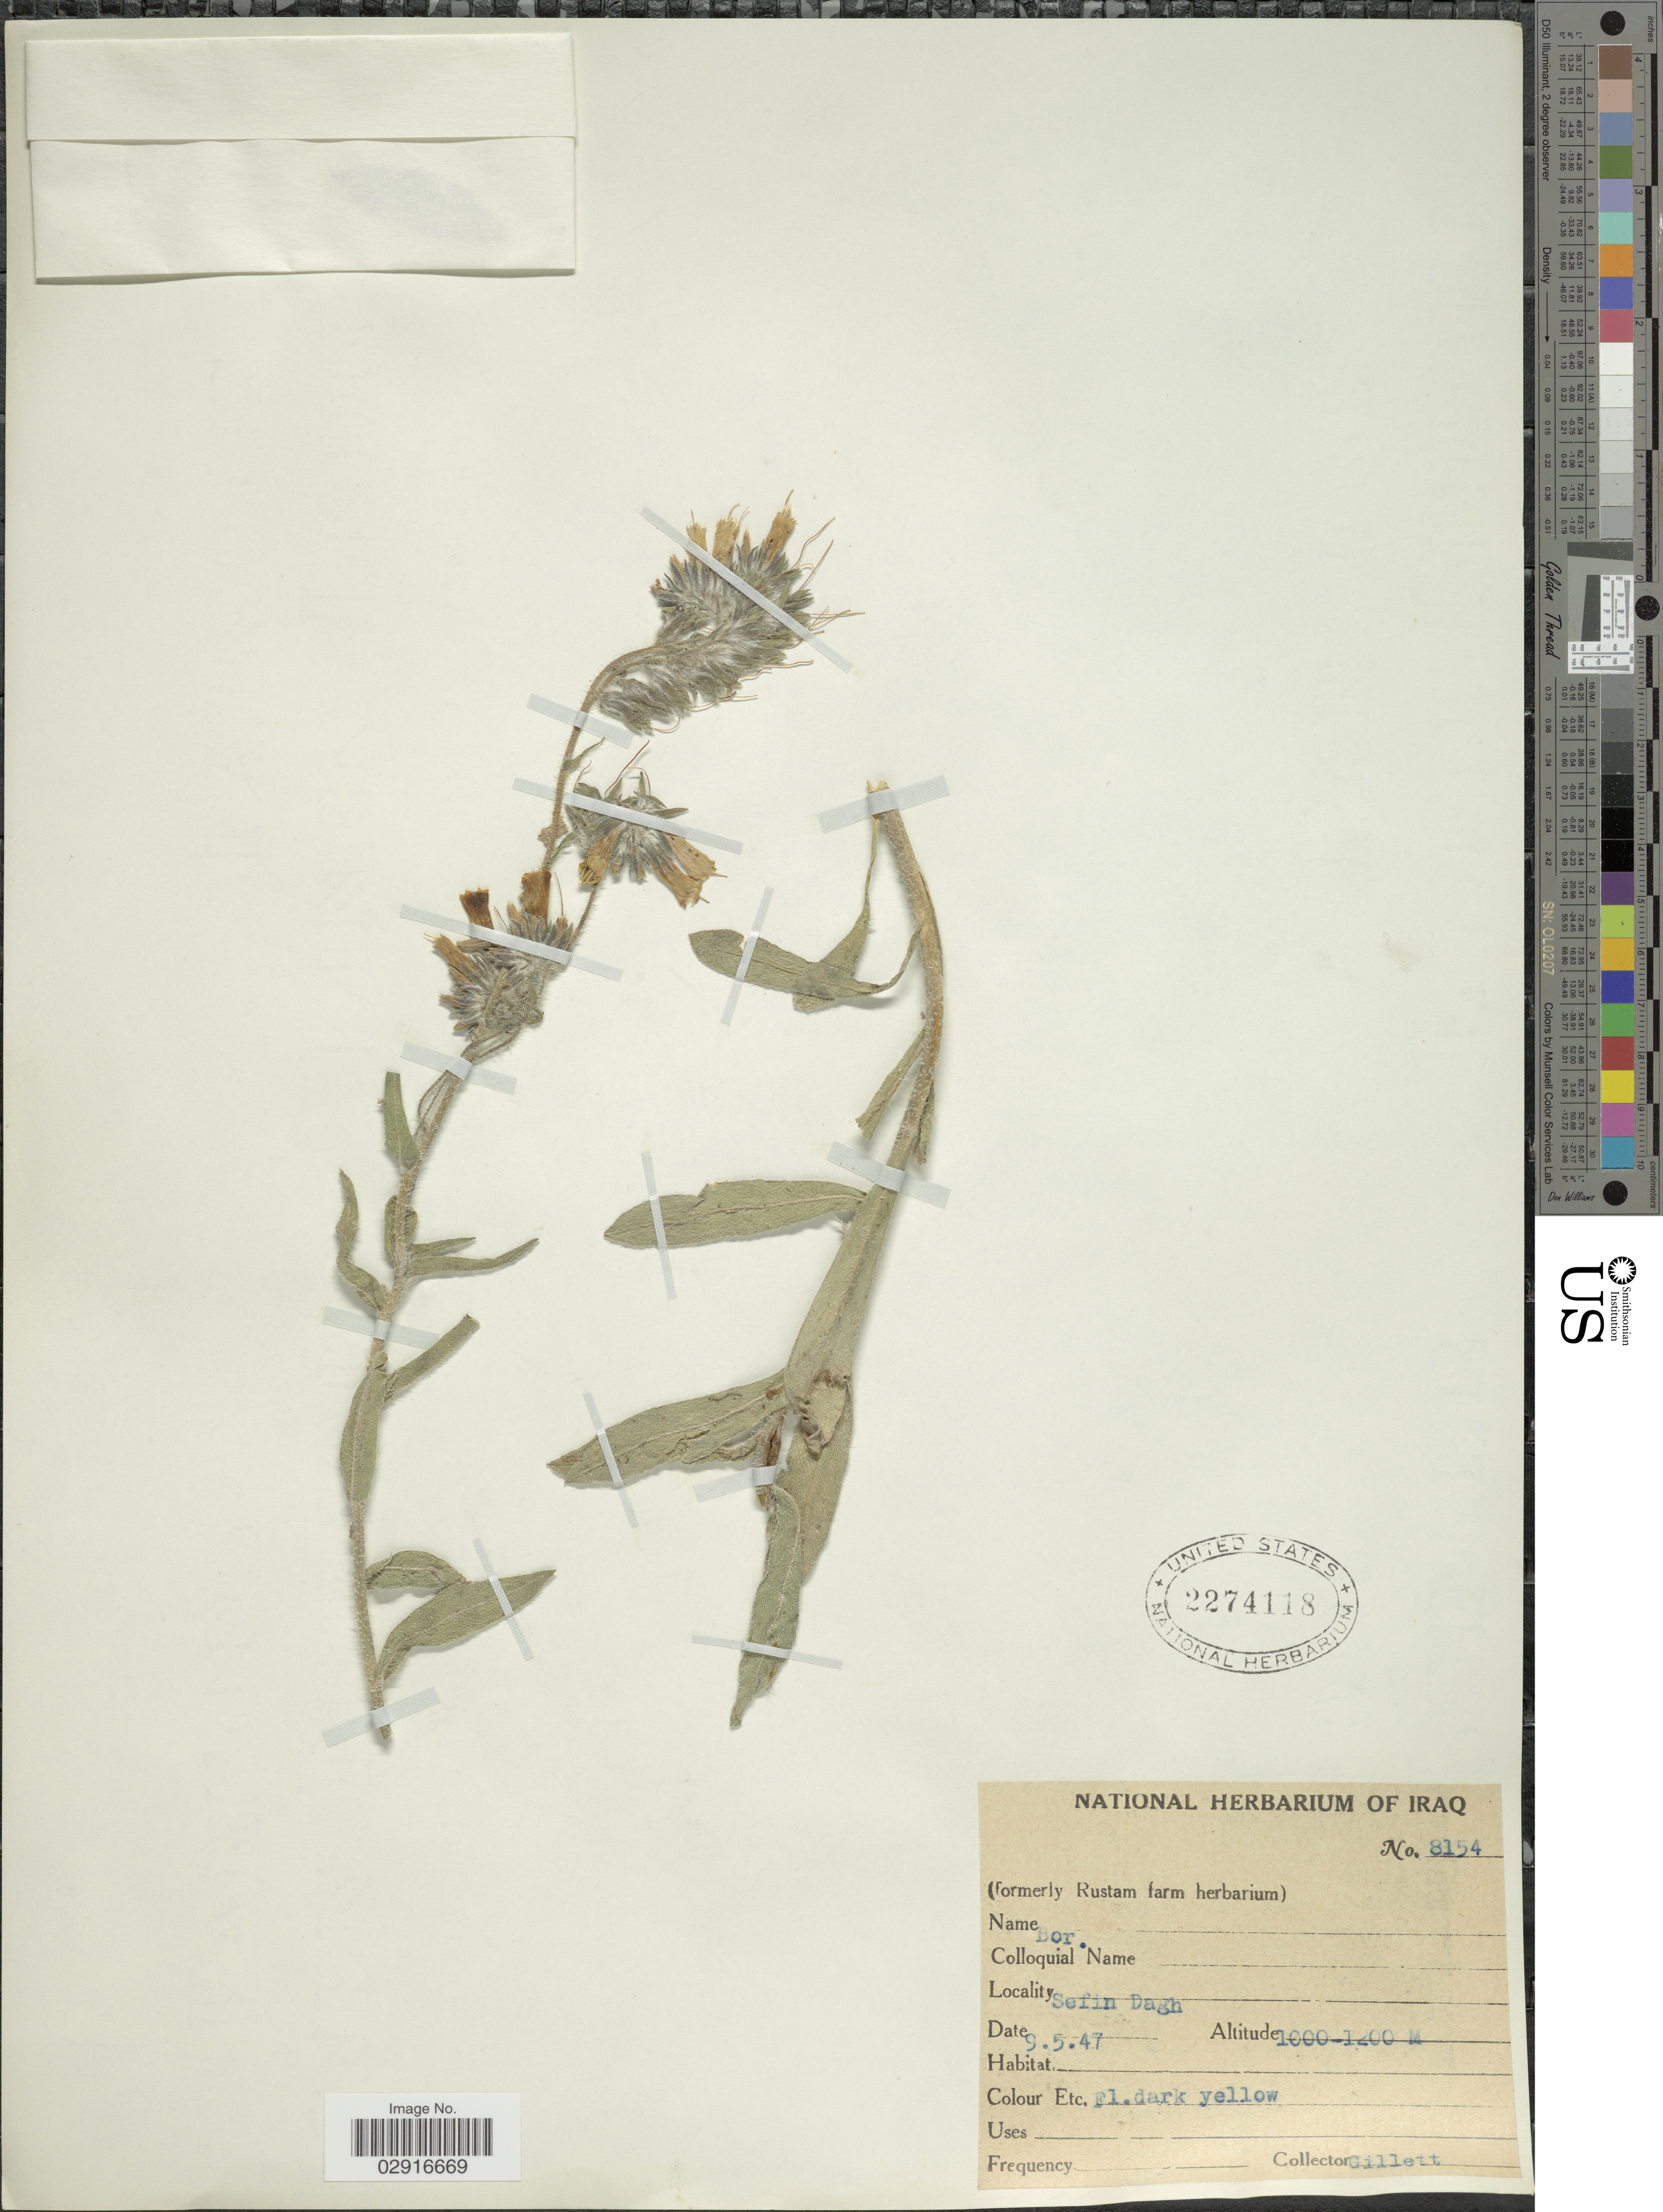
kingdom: Plantae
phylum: Tracheophyta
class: Magnoliopsida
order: Boraginales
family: Boraginaceae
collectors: Gillett, --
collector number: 8154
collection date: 1947-05-09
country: Iraq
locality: Sefin Dagh.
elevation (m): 1000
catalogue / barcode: US 2274118